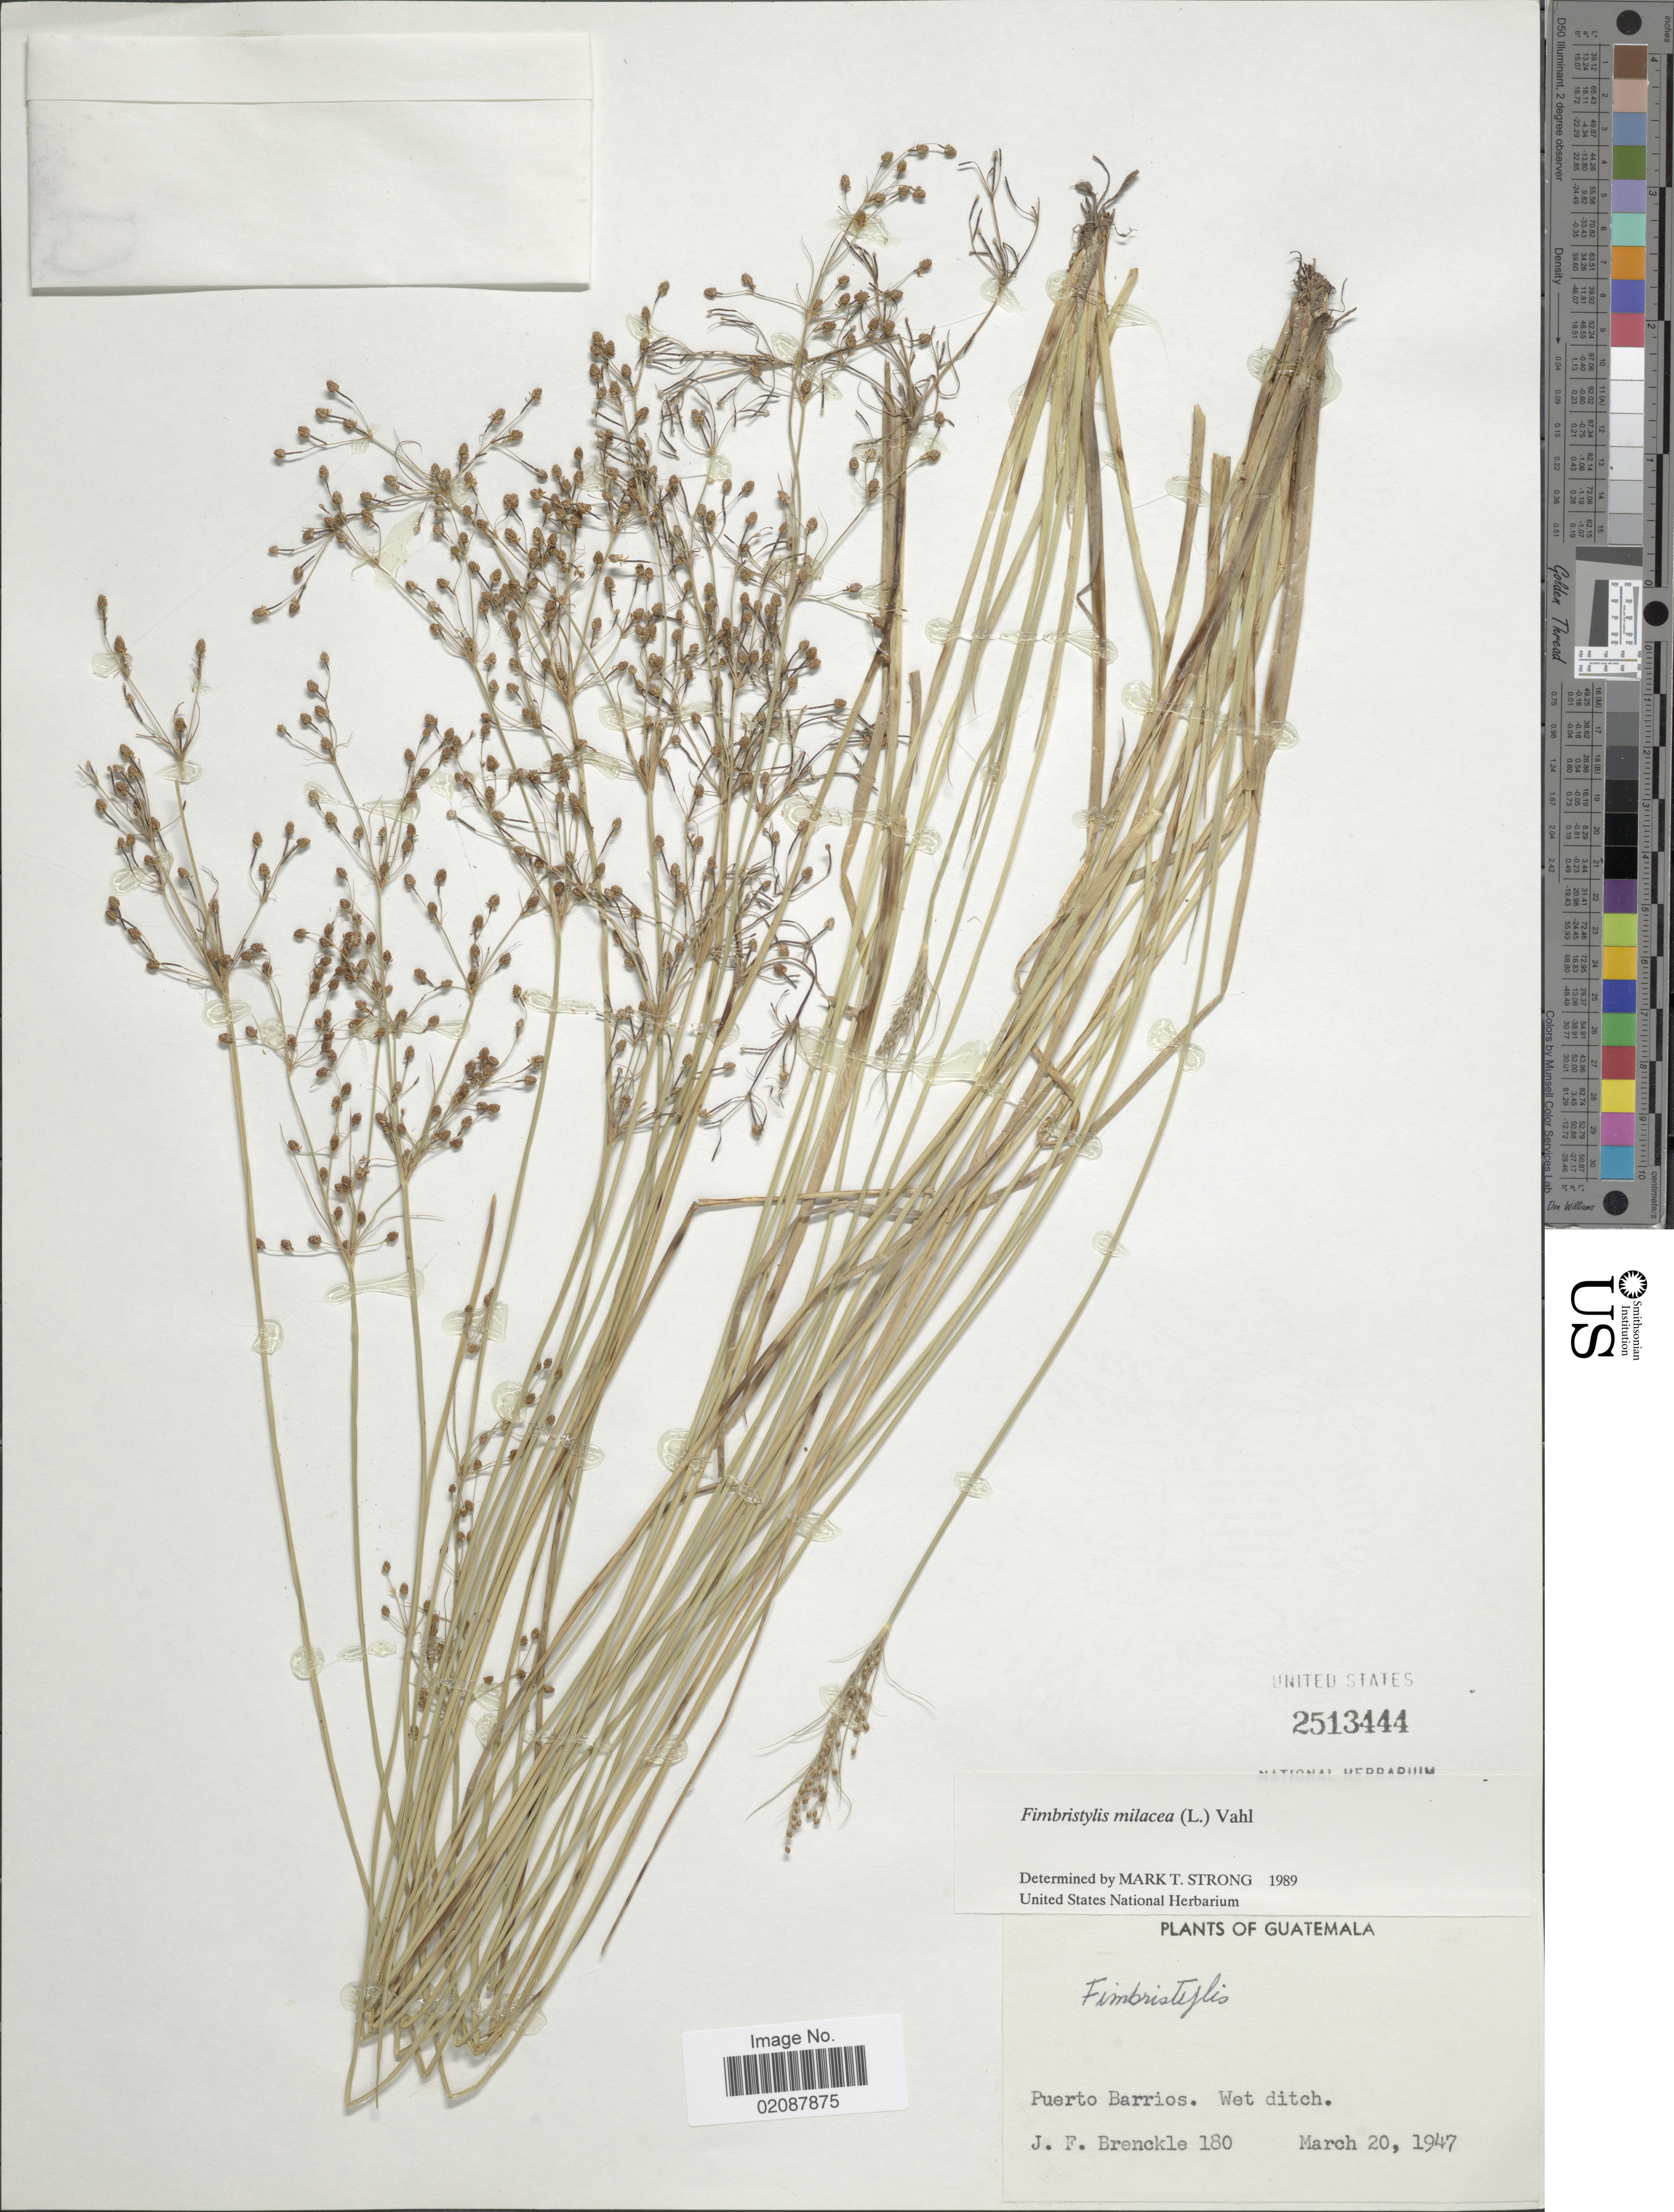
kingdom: Plantae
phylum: Tracheophyta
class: Liliopsida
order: Poales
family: Cyperaceae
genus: Fimbristylis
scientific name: Fimbristylis littoralis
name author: Gaudich.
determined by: Strong, M. T., (US), Smithsonian Institution - National Museum of Natural History (UNITED STATES)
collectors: J. Brenckle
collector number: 180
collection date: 1974-03-20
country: Guatemala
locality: Puerto Barrios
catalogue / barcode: US 2513444